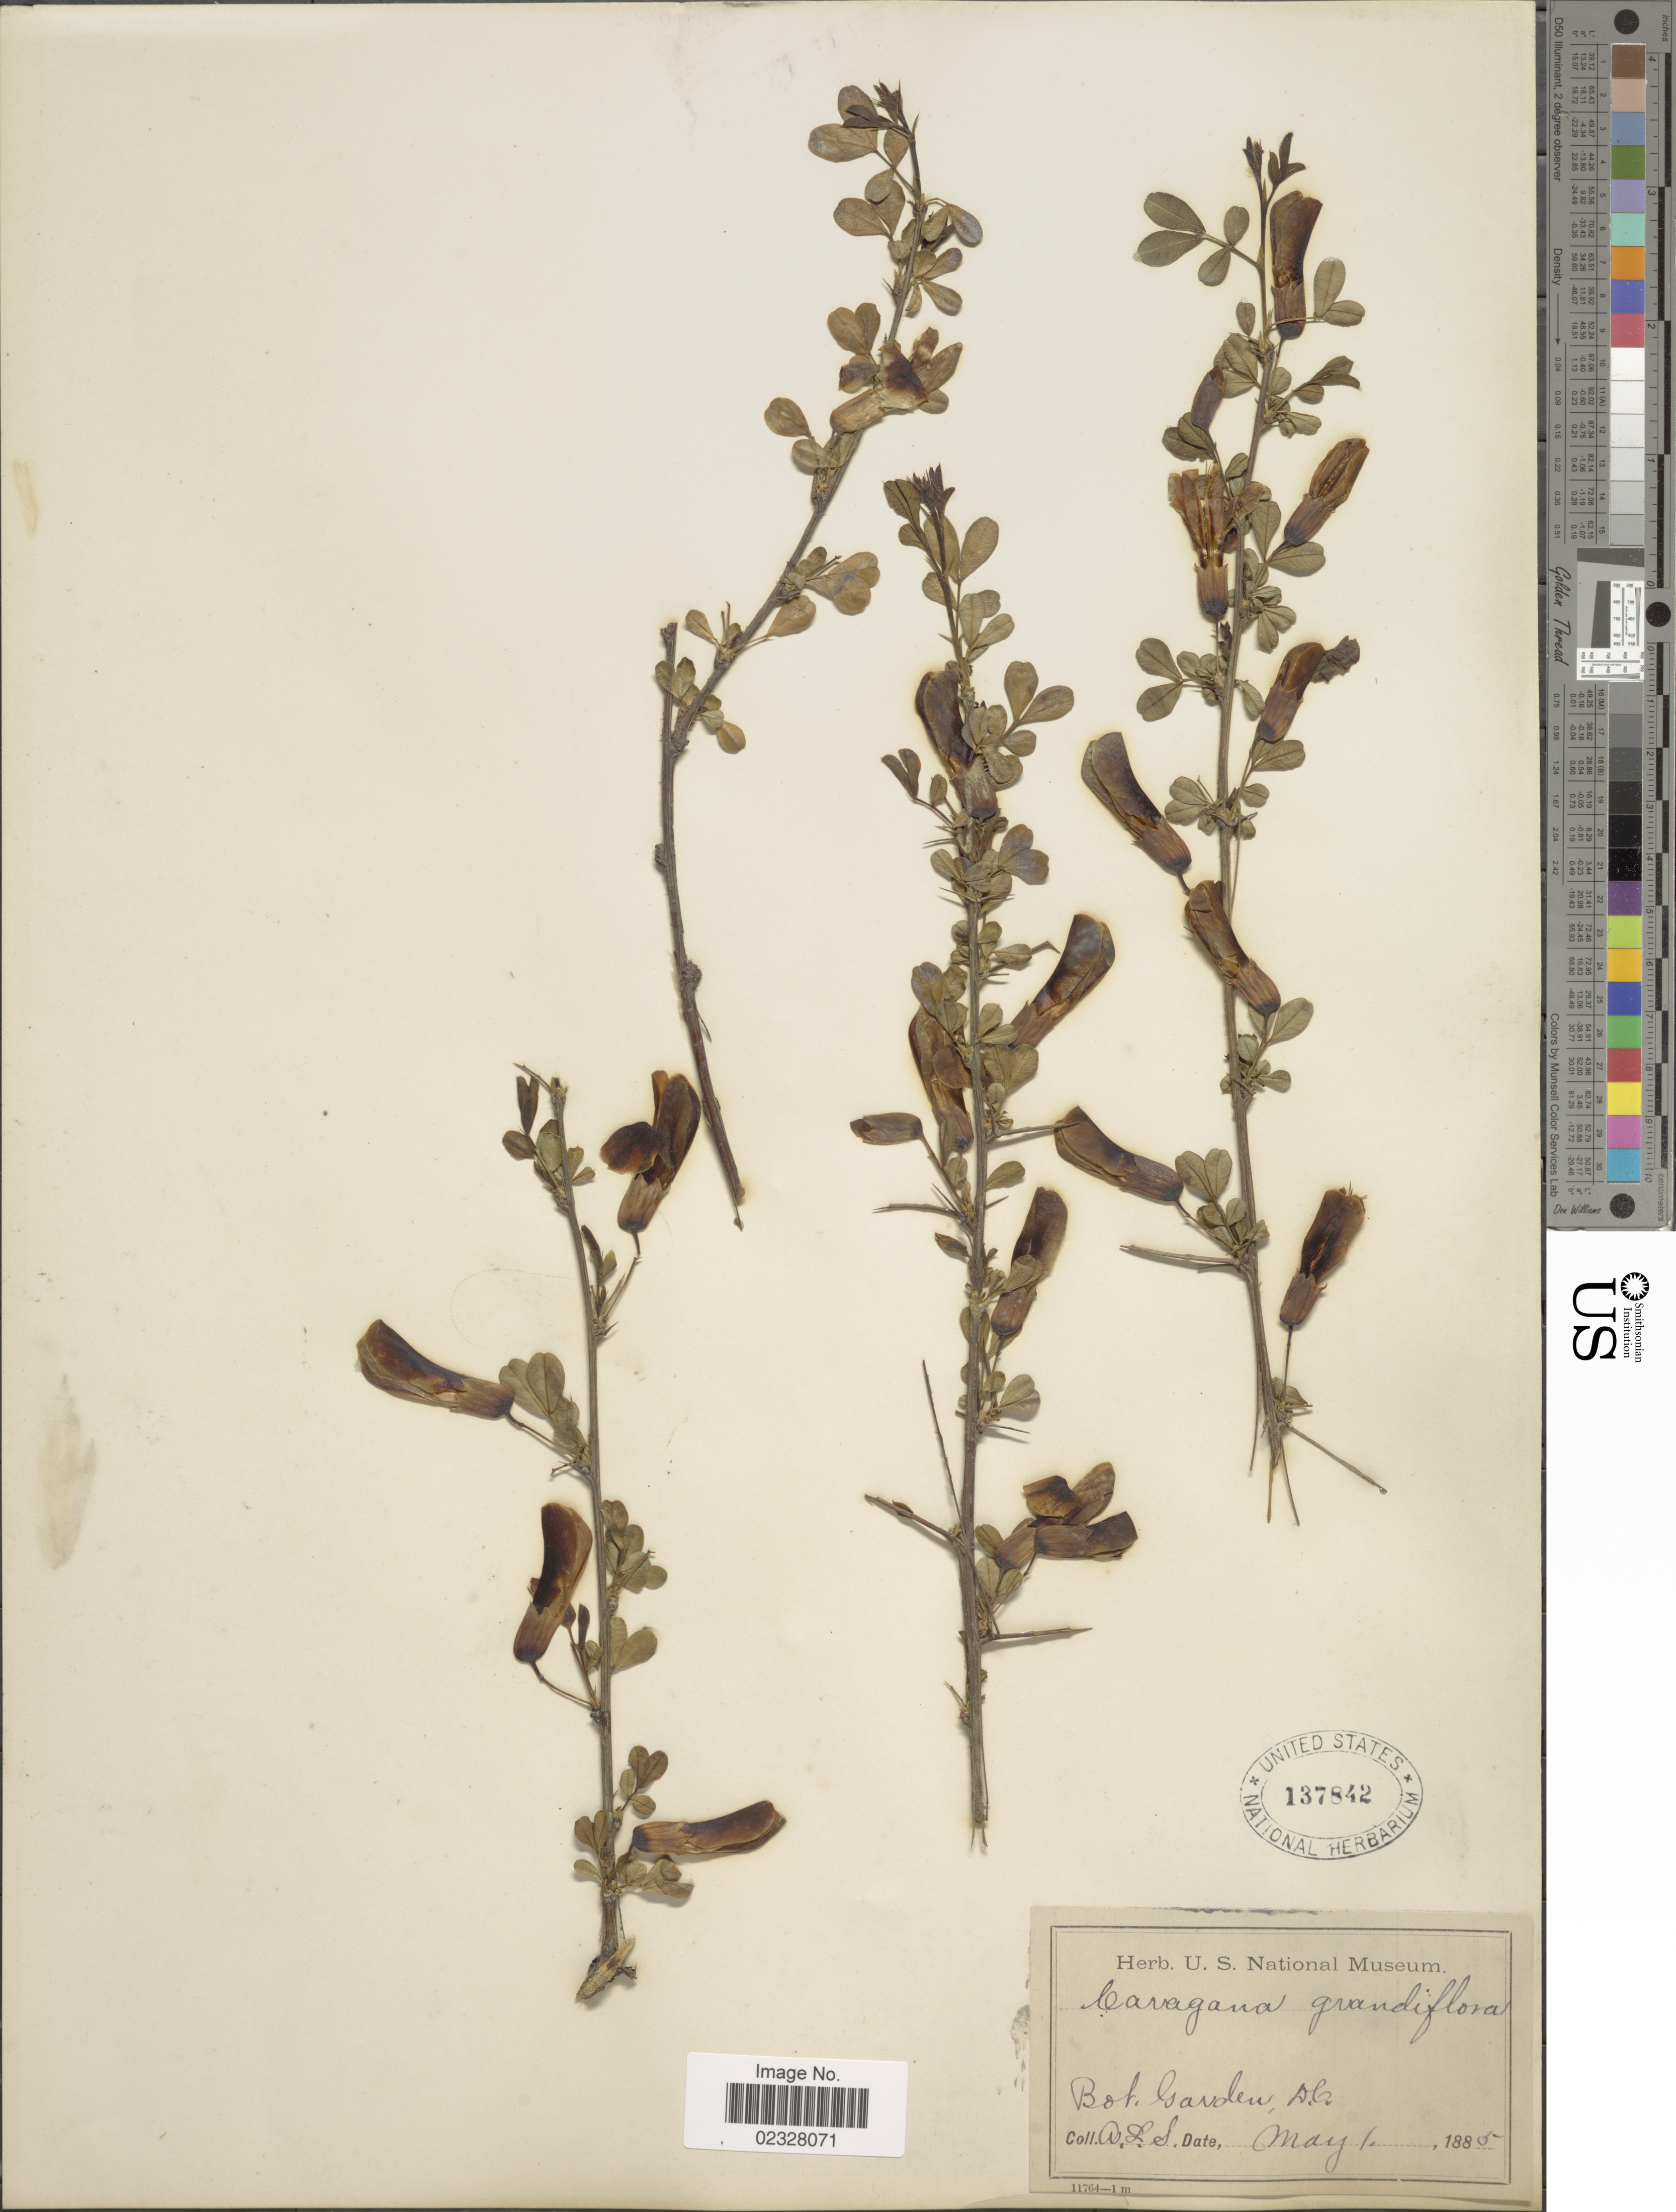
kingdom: Plantae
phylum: Tracheophyta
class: Magnoliopsida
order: Fabales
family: Fabaceae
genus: Caragana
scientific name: Caragana grandiflora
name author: DC.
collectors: A. L. S.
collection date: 1885-05-01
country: United States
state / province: District of Columbia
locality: Bot. Garden, D.C.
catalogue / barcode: US 137842